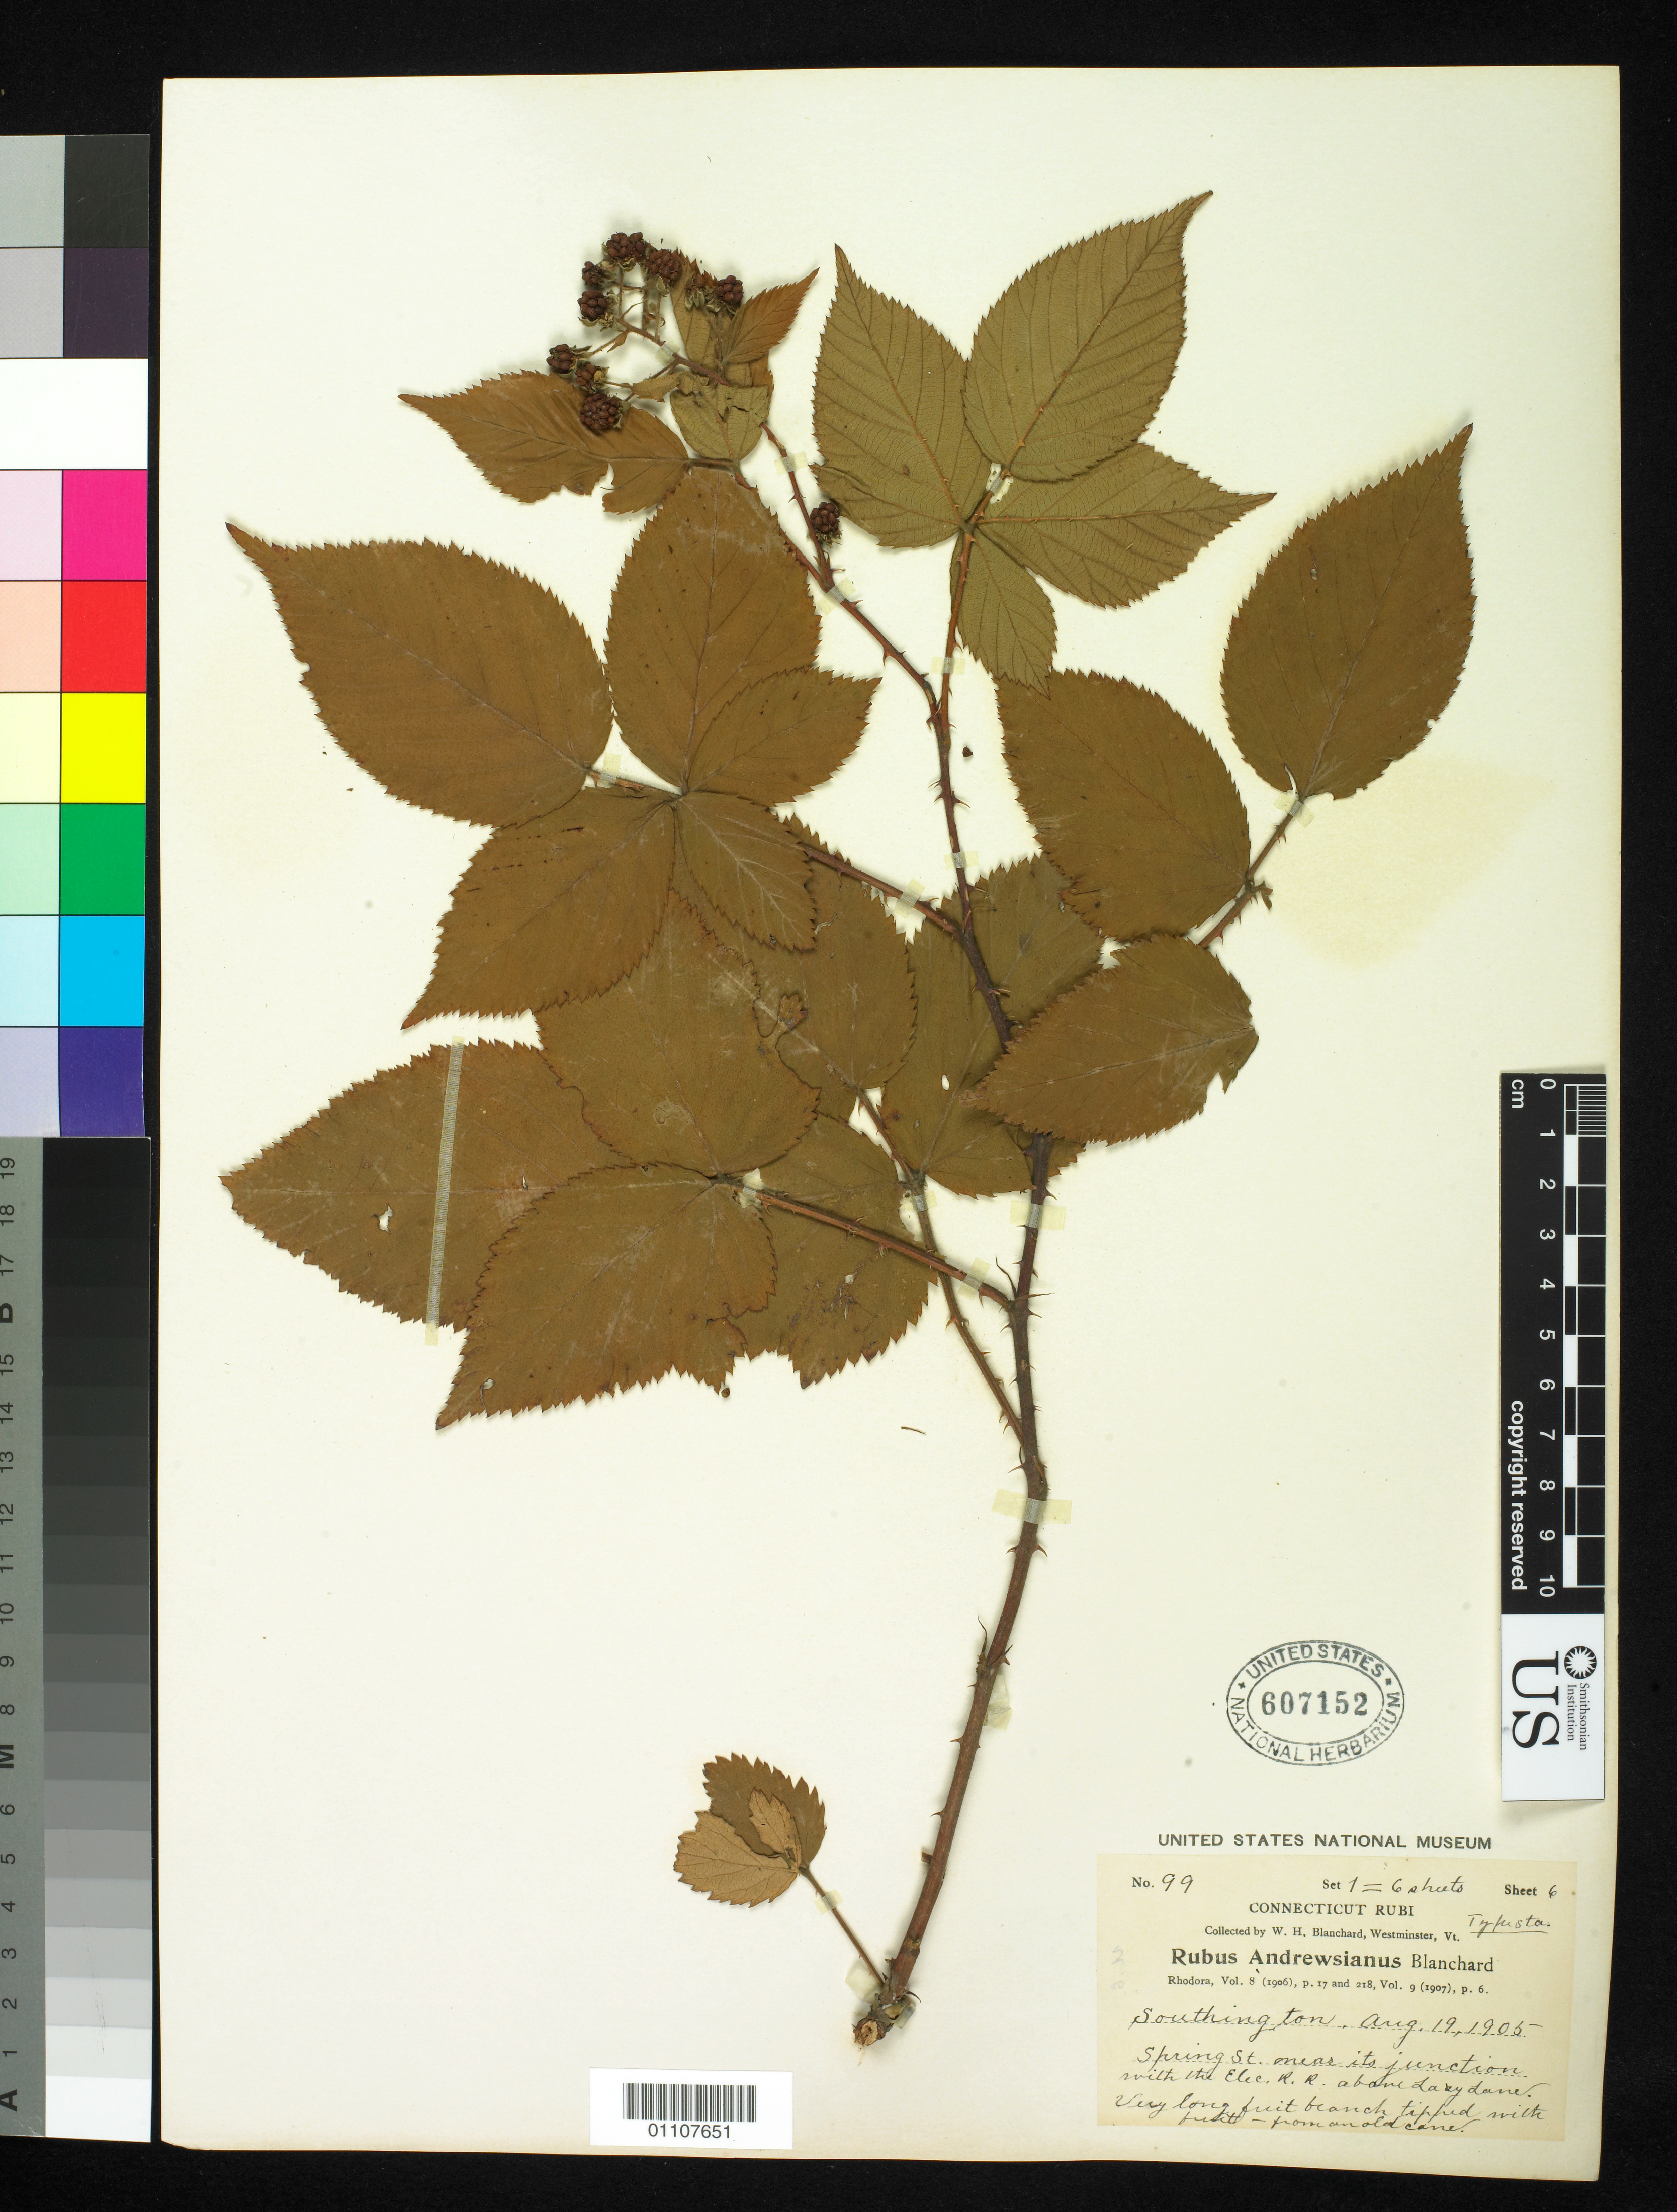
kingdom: Plantae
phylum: Tracheophyta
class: Magnoliopsida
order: Rosales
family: Rosaceae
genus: Rubus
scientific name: Rubus andrewsianus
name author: Blanch.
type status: Syntype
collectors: W. H. Blanchard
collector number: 99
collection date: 1905-08-19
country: United States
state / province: Connecticut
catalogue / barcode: US 607152